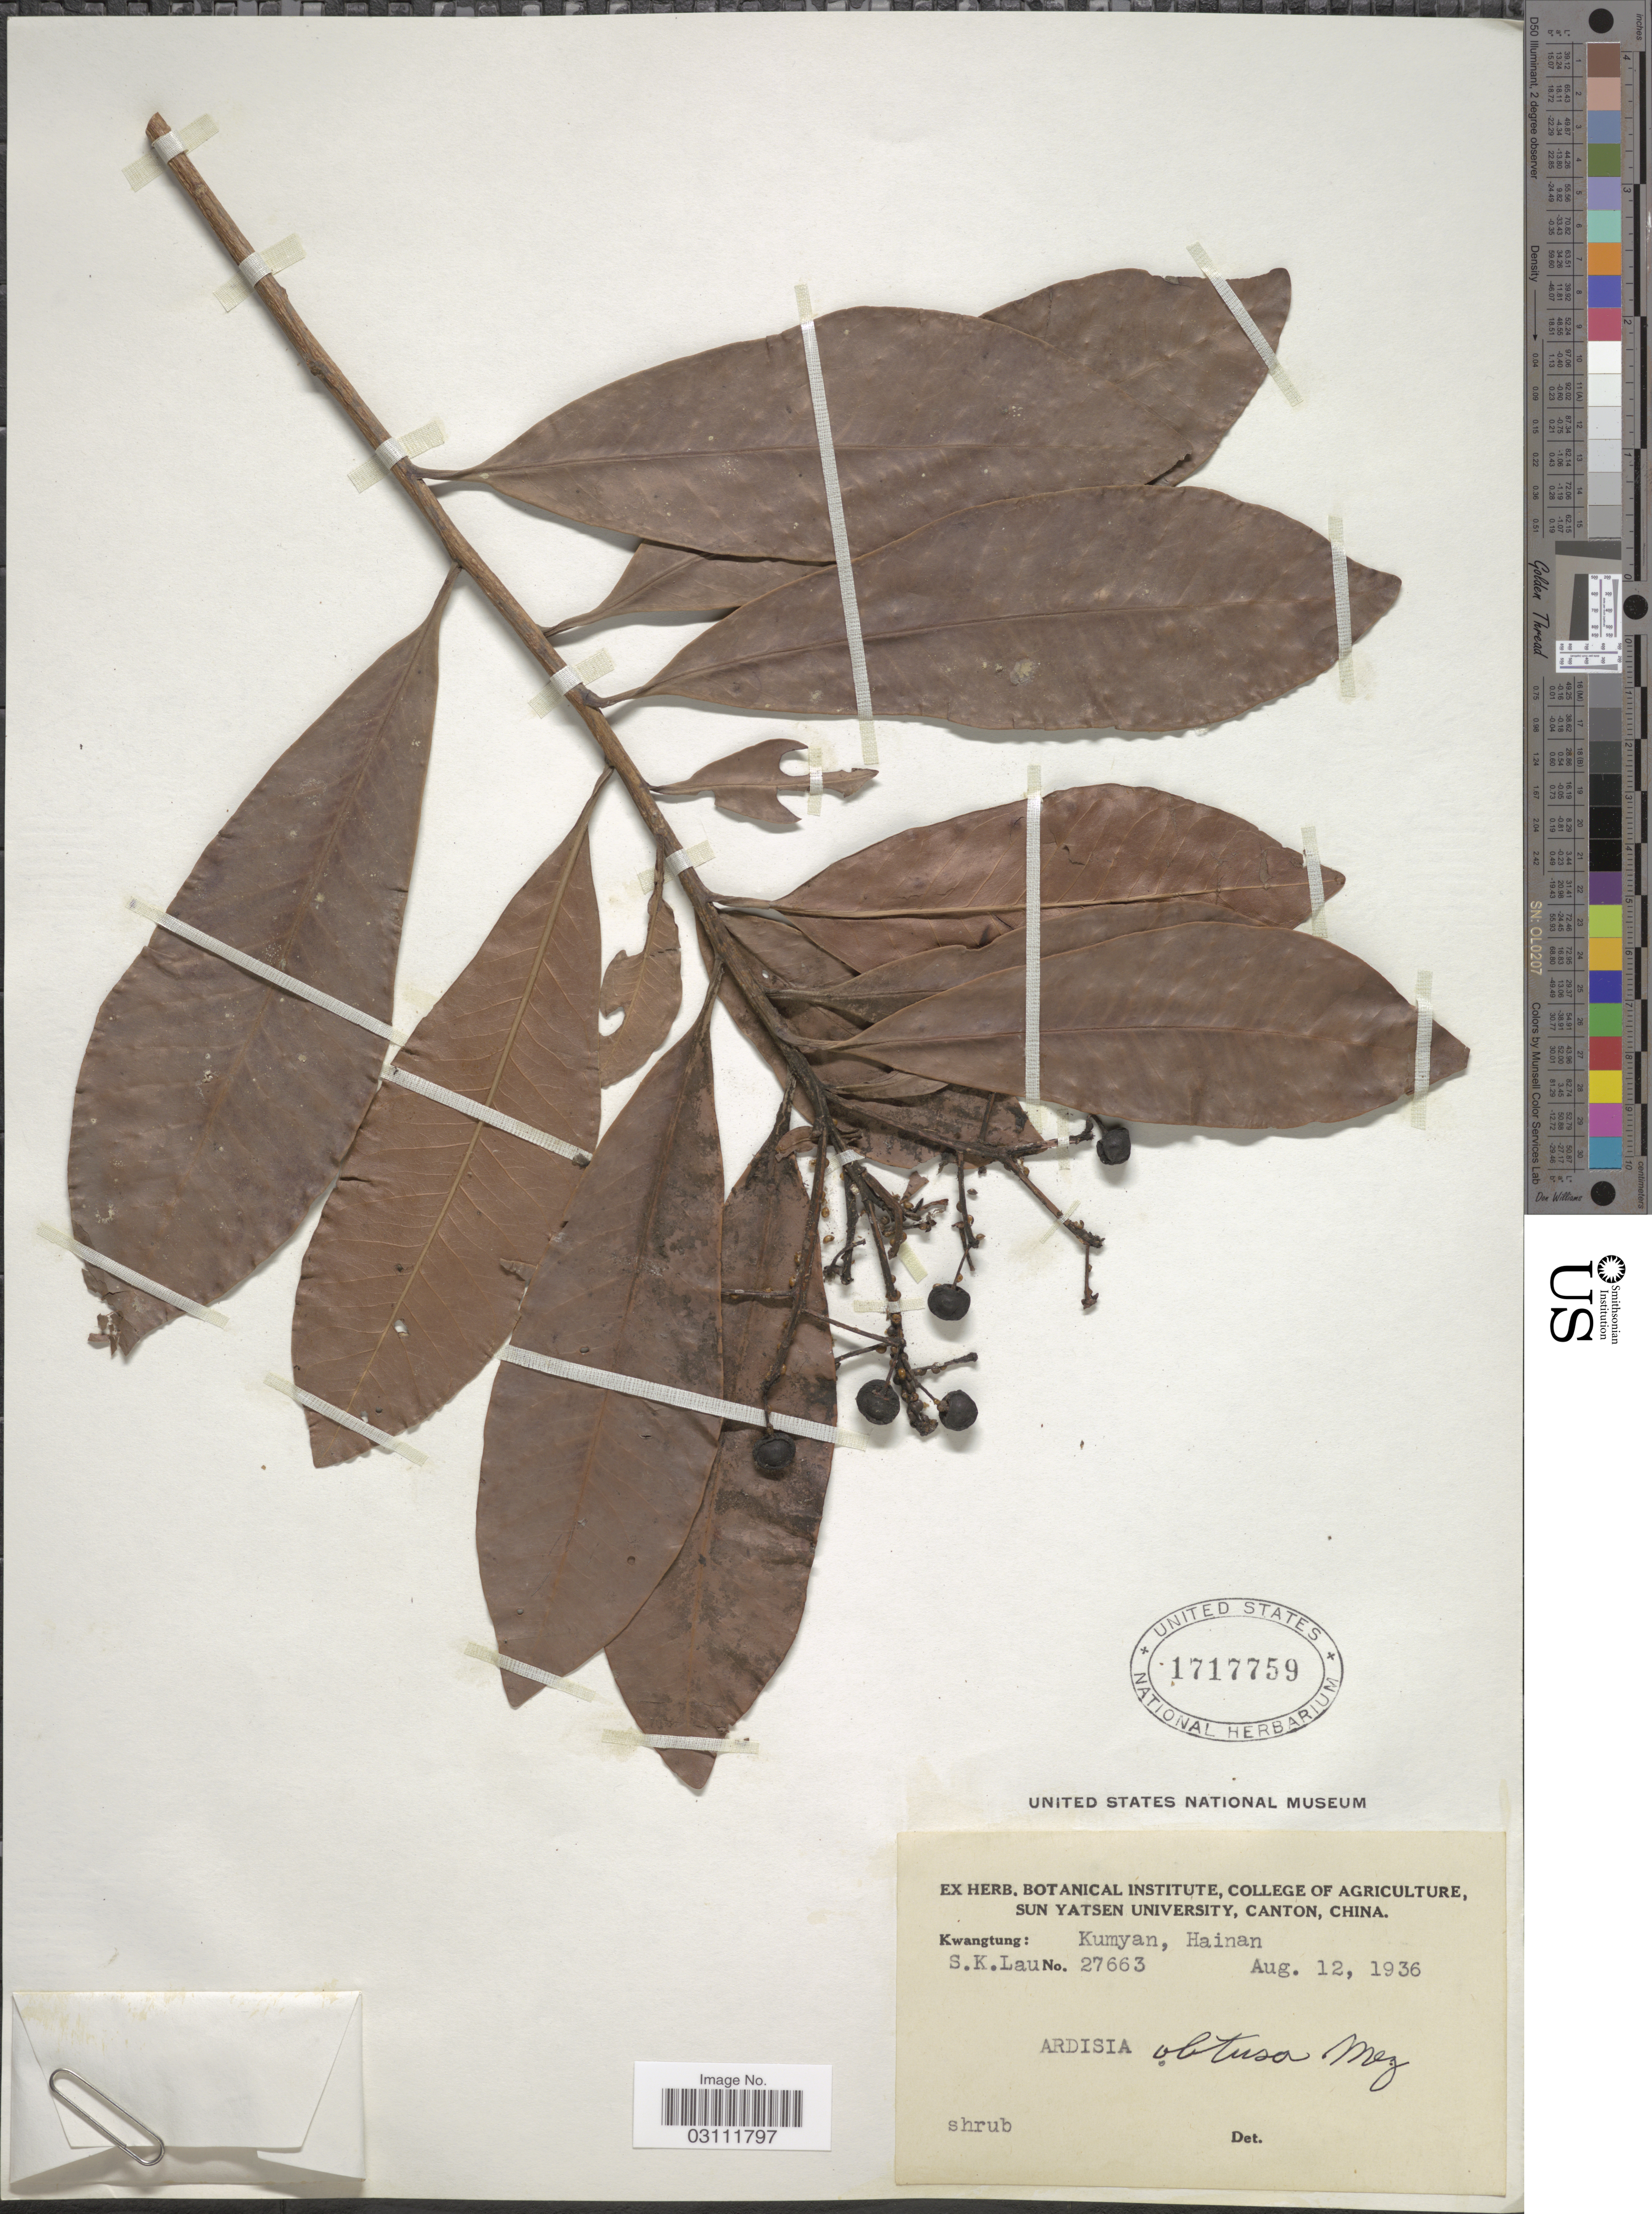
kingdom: Plantae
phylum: Tracheophyta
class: Magnoliopsida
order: Ericales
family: Primulaceae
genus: Ardisia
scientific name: Ardisia obtusa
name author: Mez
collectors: S. K. Lau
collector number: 27663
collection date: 1936-08-12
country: China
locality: Kwangtung: Kumyan, Hainan.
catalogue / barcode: US 1717759